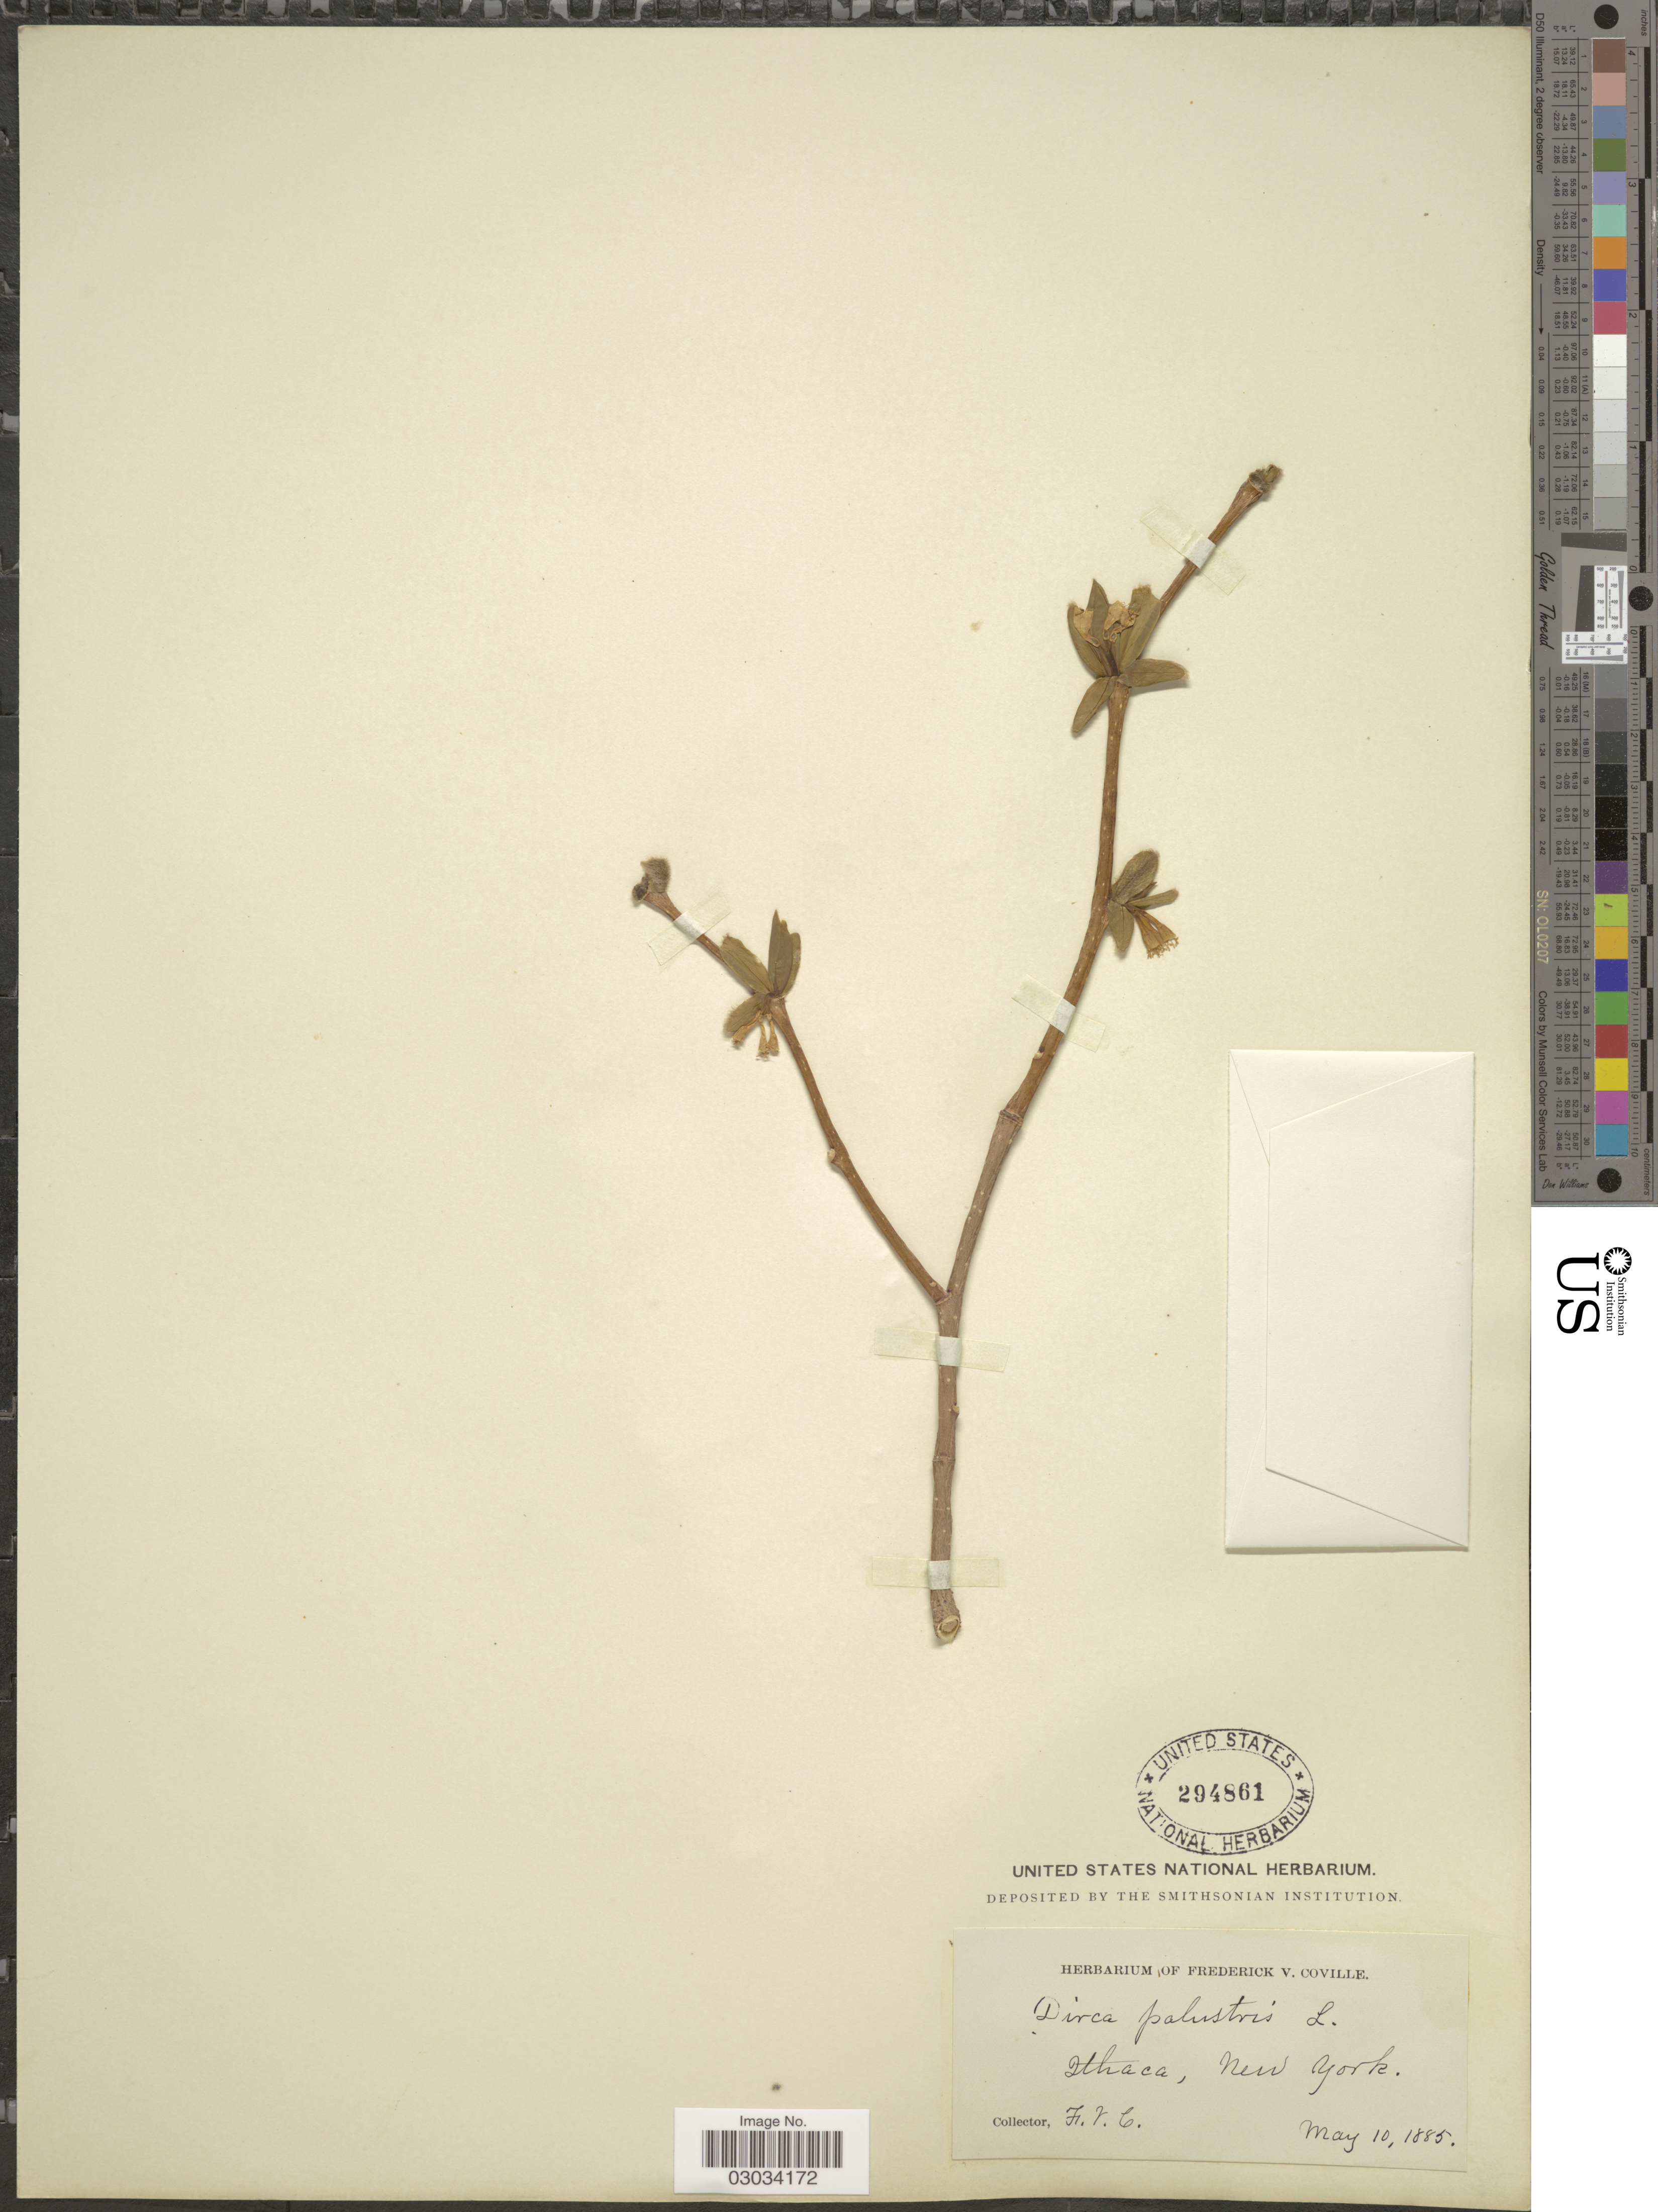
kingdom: Plantae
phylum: Tracheophyta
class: Magnoliopsida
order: Malvales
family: Thymelaeaceae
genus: Dirca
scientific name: Dirca palustris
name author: L.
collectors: F. V. Coville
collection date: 1885-05-10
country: United States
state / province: New York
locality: Ithaca.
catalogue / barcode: US 294861